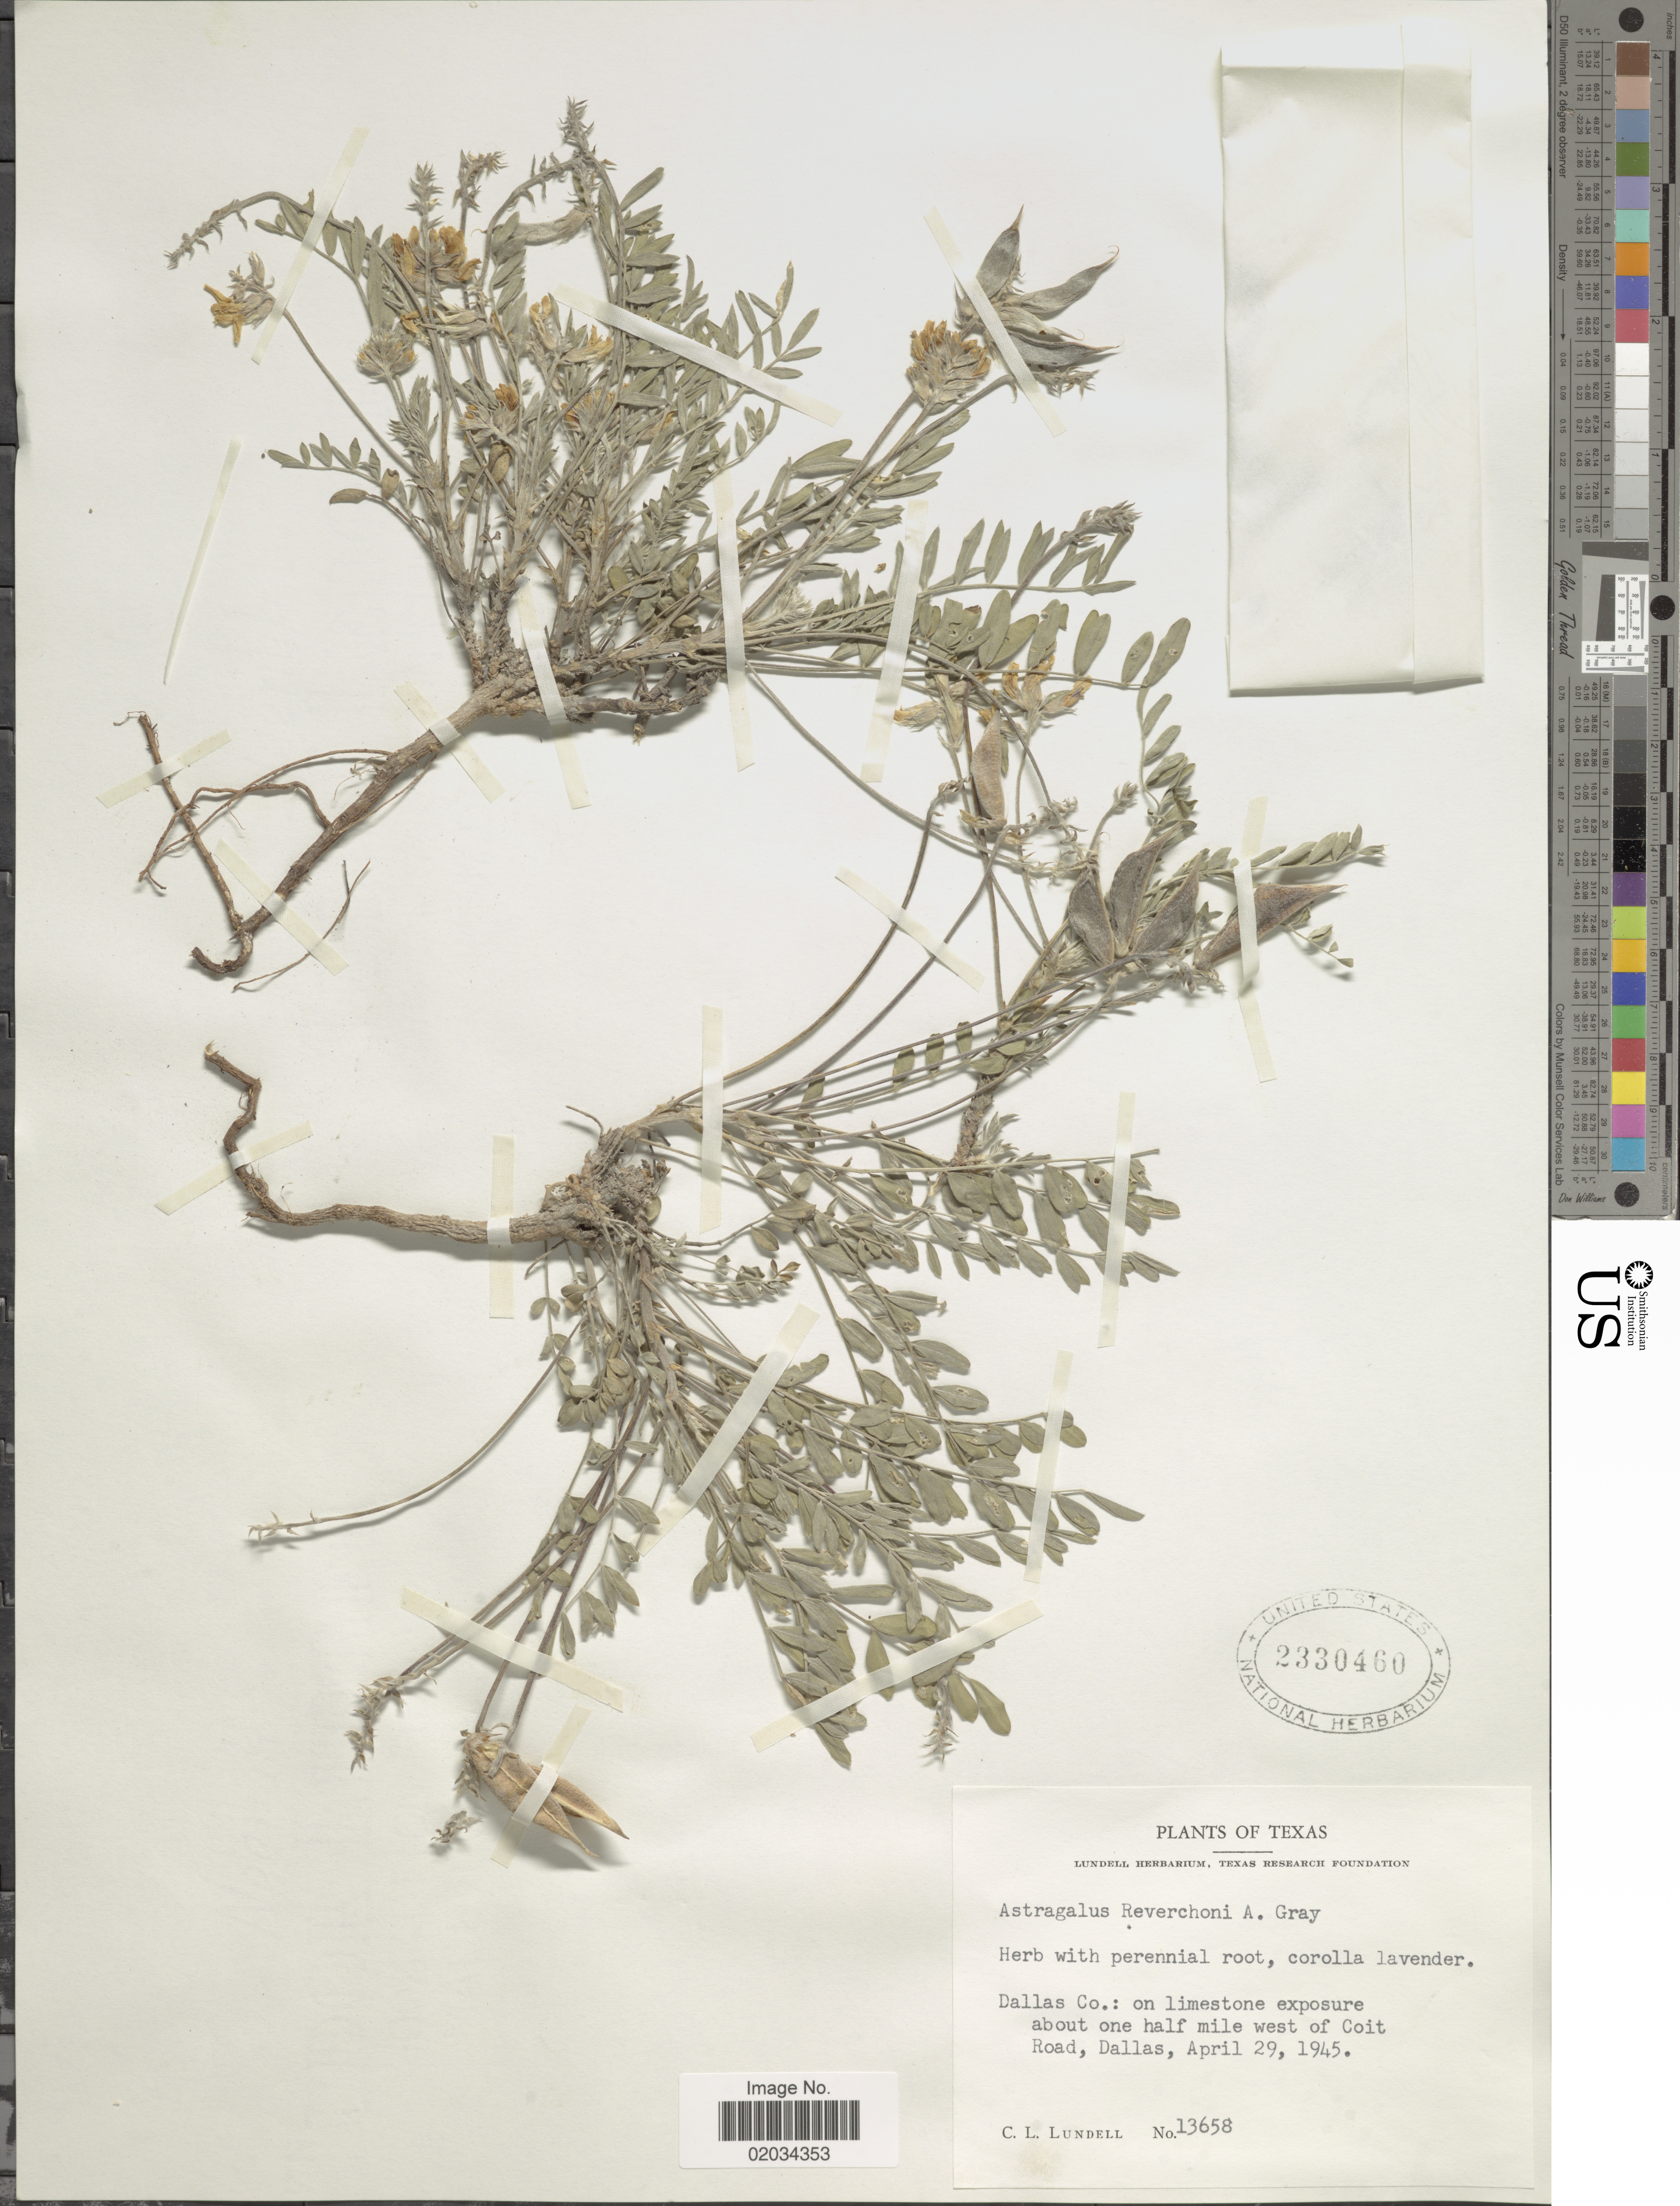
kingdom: Plantae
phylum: Tracheophyta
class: Magnoliopsida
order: Fabales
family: Fabaceae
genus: Astragalus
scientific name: Astragalus reverchonii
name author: A. Gray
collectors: C. L. Lundell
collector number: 13658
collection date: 1945-04-29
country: United States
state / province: Texas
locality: Dallas Co., about one half mile west of Coit Road, Dallas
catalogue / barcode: US 2330460